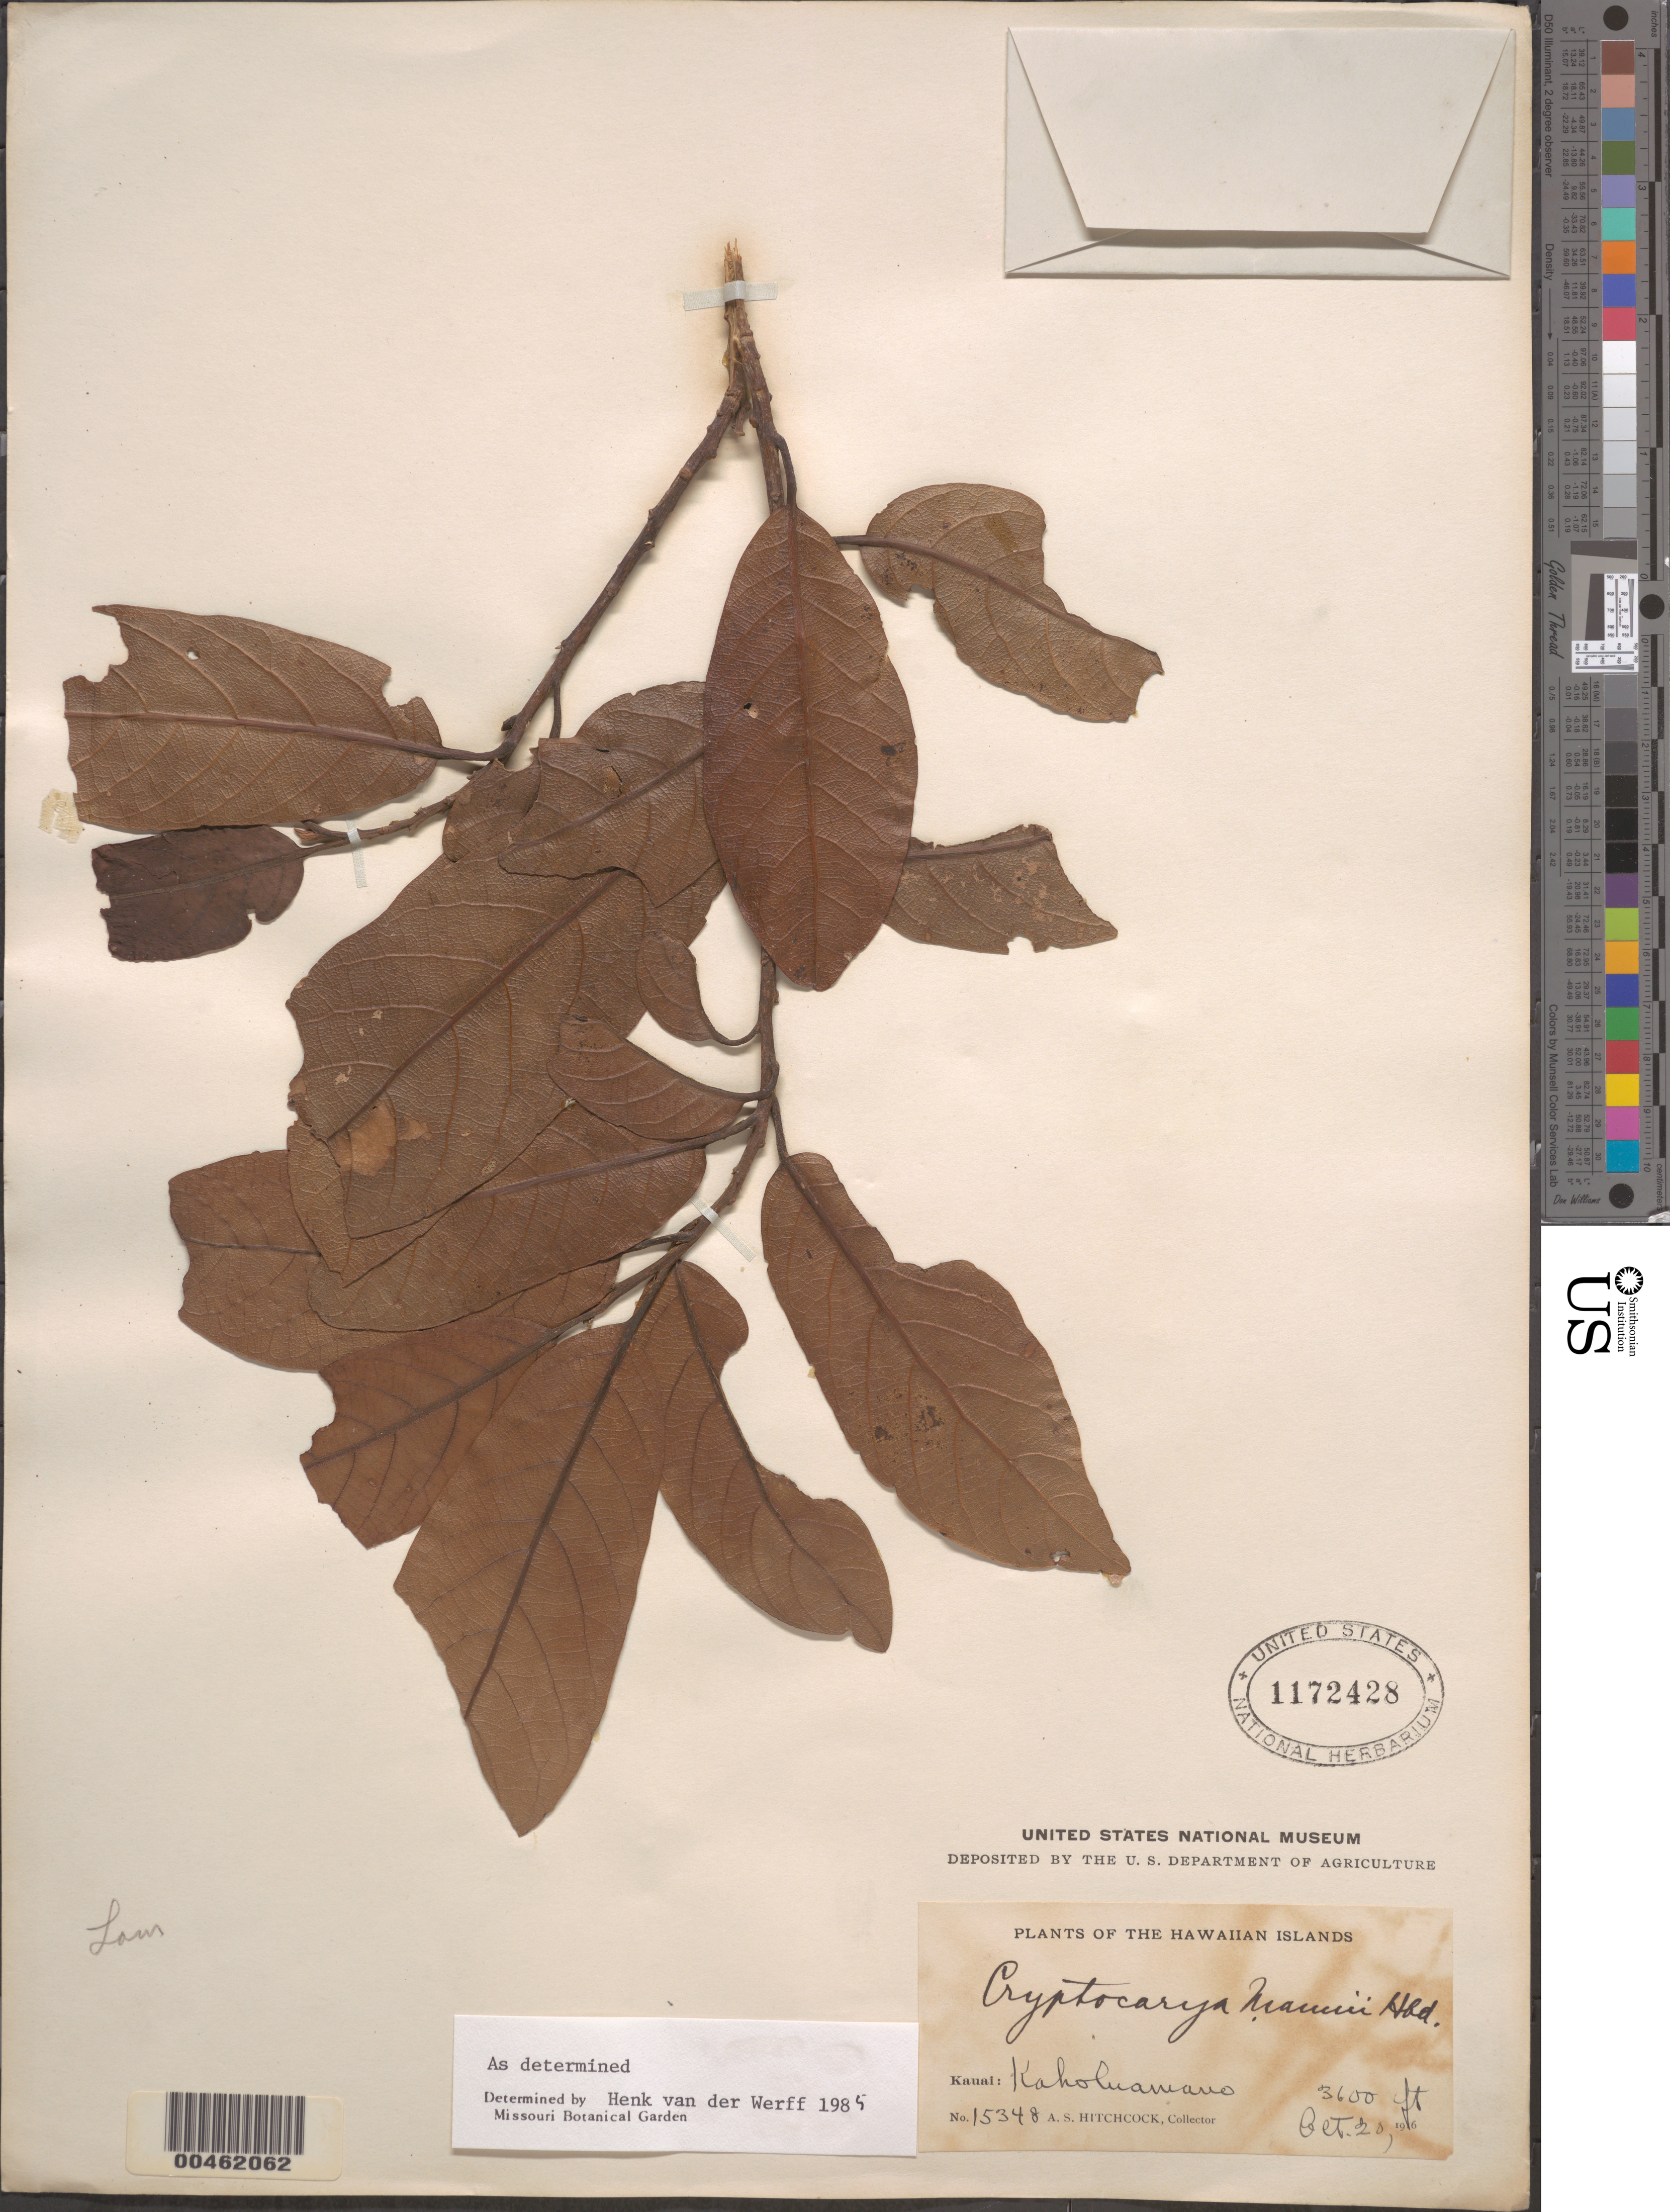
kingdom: Plantae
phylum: Tracheophyta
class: Magnoliopsida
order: Laurales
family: Lauraceae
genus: Cryptocarya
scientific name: Cryptocarya mannii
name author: Hillebr.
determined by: van der Werff, H., (MO), Missouri Botanical Garden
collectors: A. S. Hitchcock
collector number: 15348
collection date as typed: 20 Oct 1916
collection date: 1916-10-20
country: United States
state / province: Hawaii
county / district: Kauai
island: Kaua'i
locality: Kaholuamano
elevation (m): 1097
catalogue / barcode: US 1172428